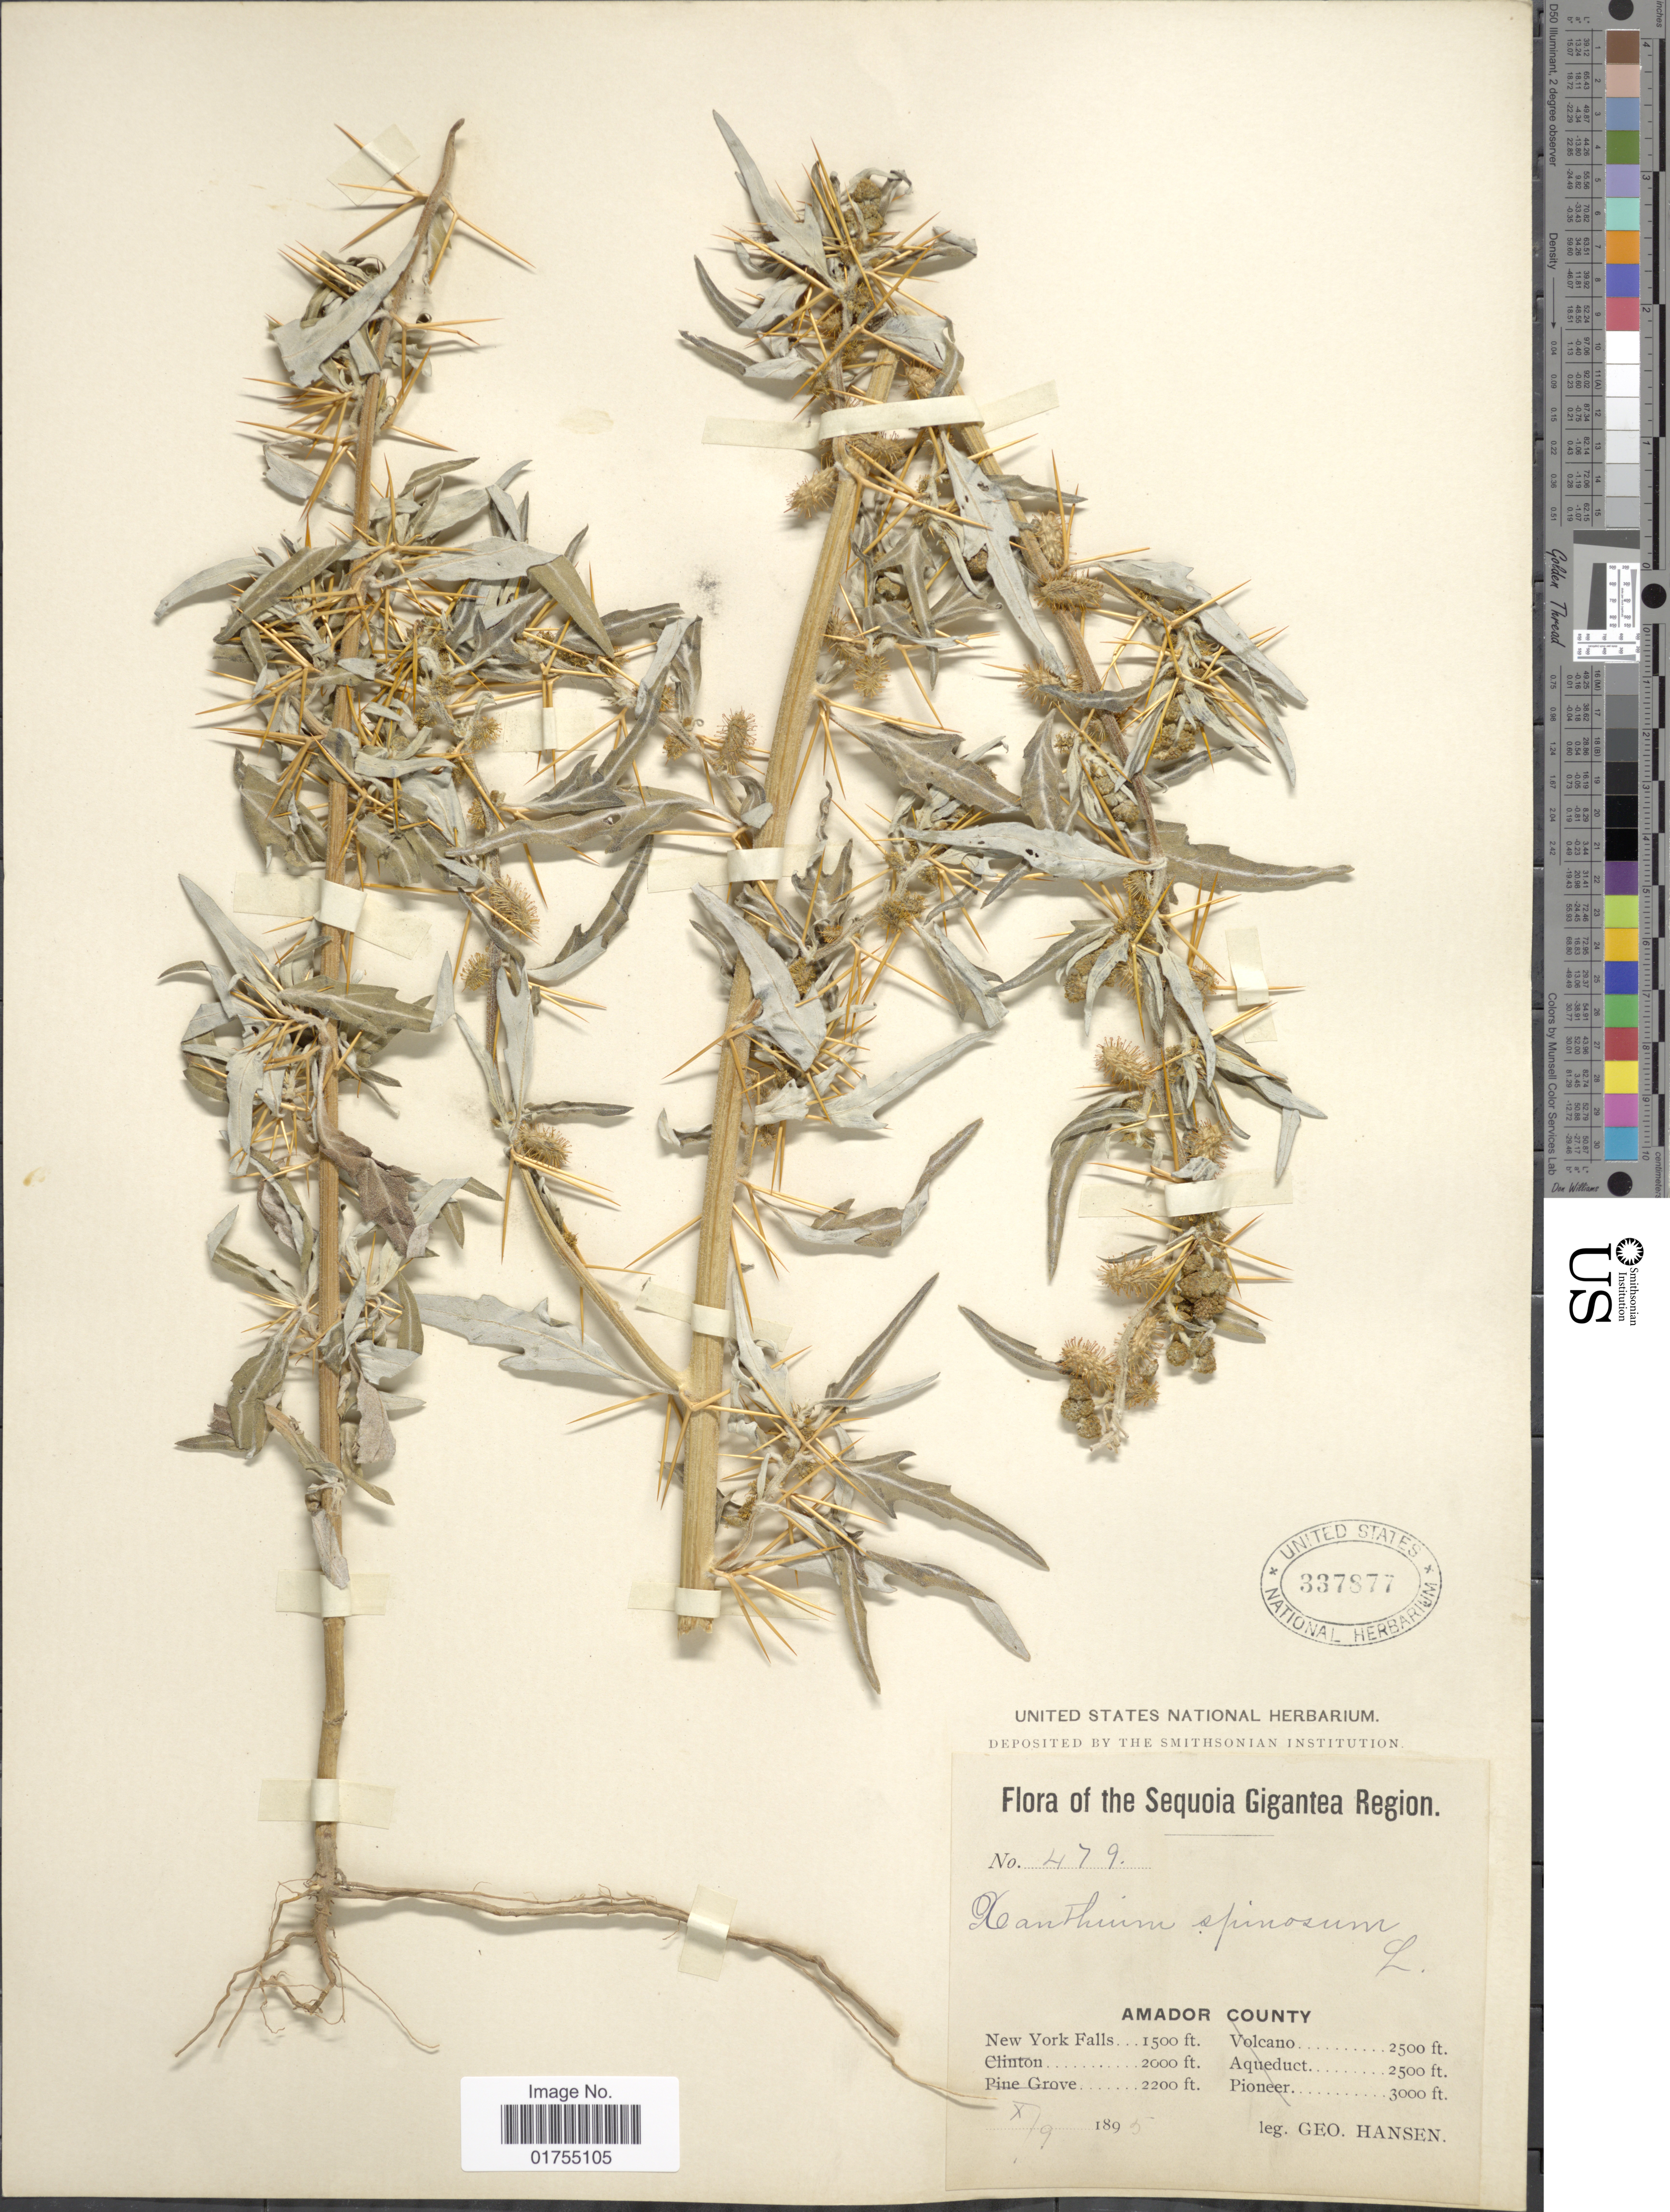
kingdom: Plantae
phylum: Tracheophyta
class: Magnoliopsida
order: Asterales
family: Asteraceae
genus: Xanthium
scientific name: Xanthium spinosum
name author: L.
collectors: G. Hansen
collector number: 479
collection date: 1895-10-09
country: United States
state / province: California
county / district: Amador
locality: Sequoia Gigantea Region. Amador County. New York Falls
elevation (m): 457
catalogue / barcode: US 337877